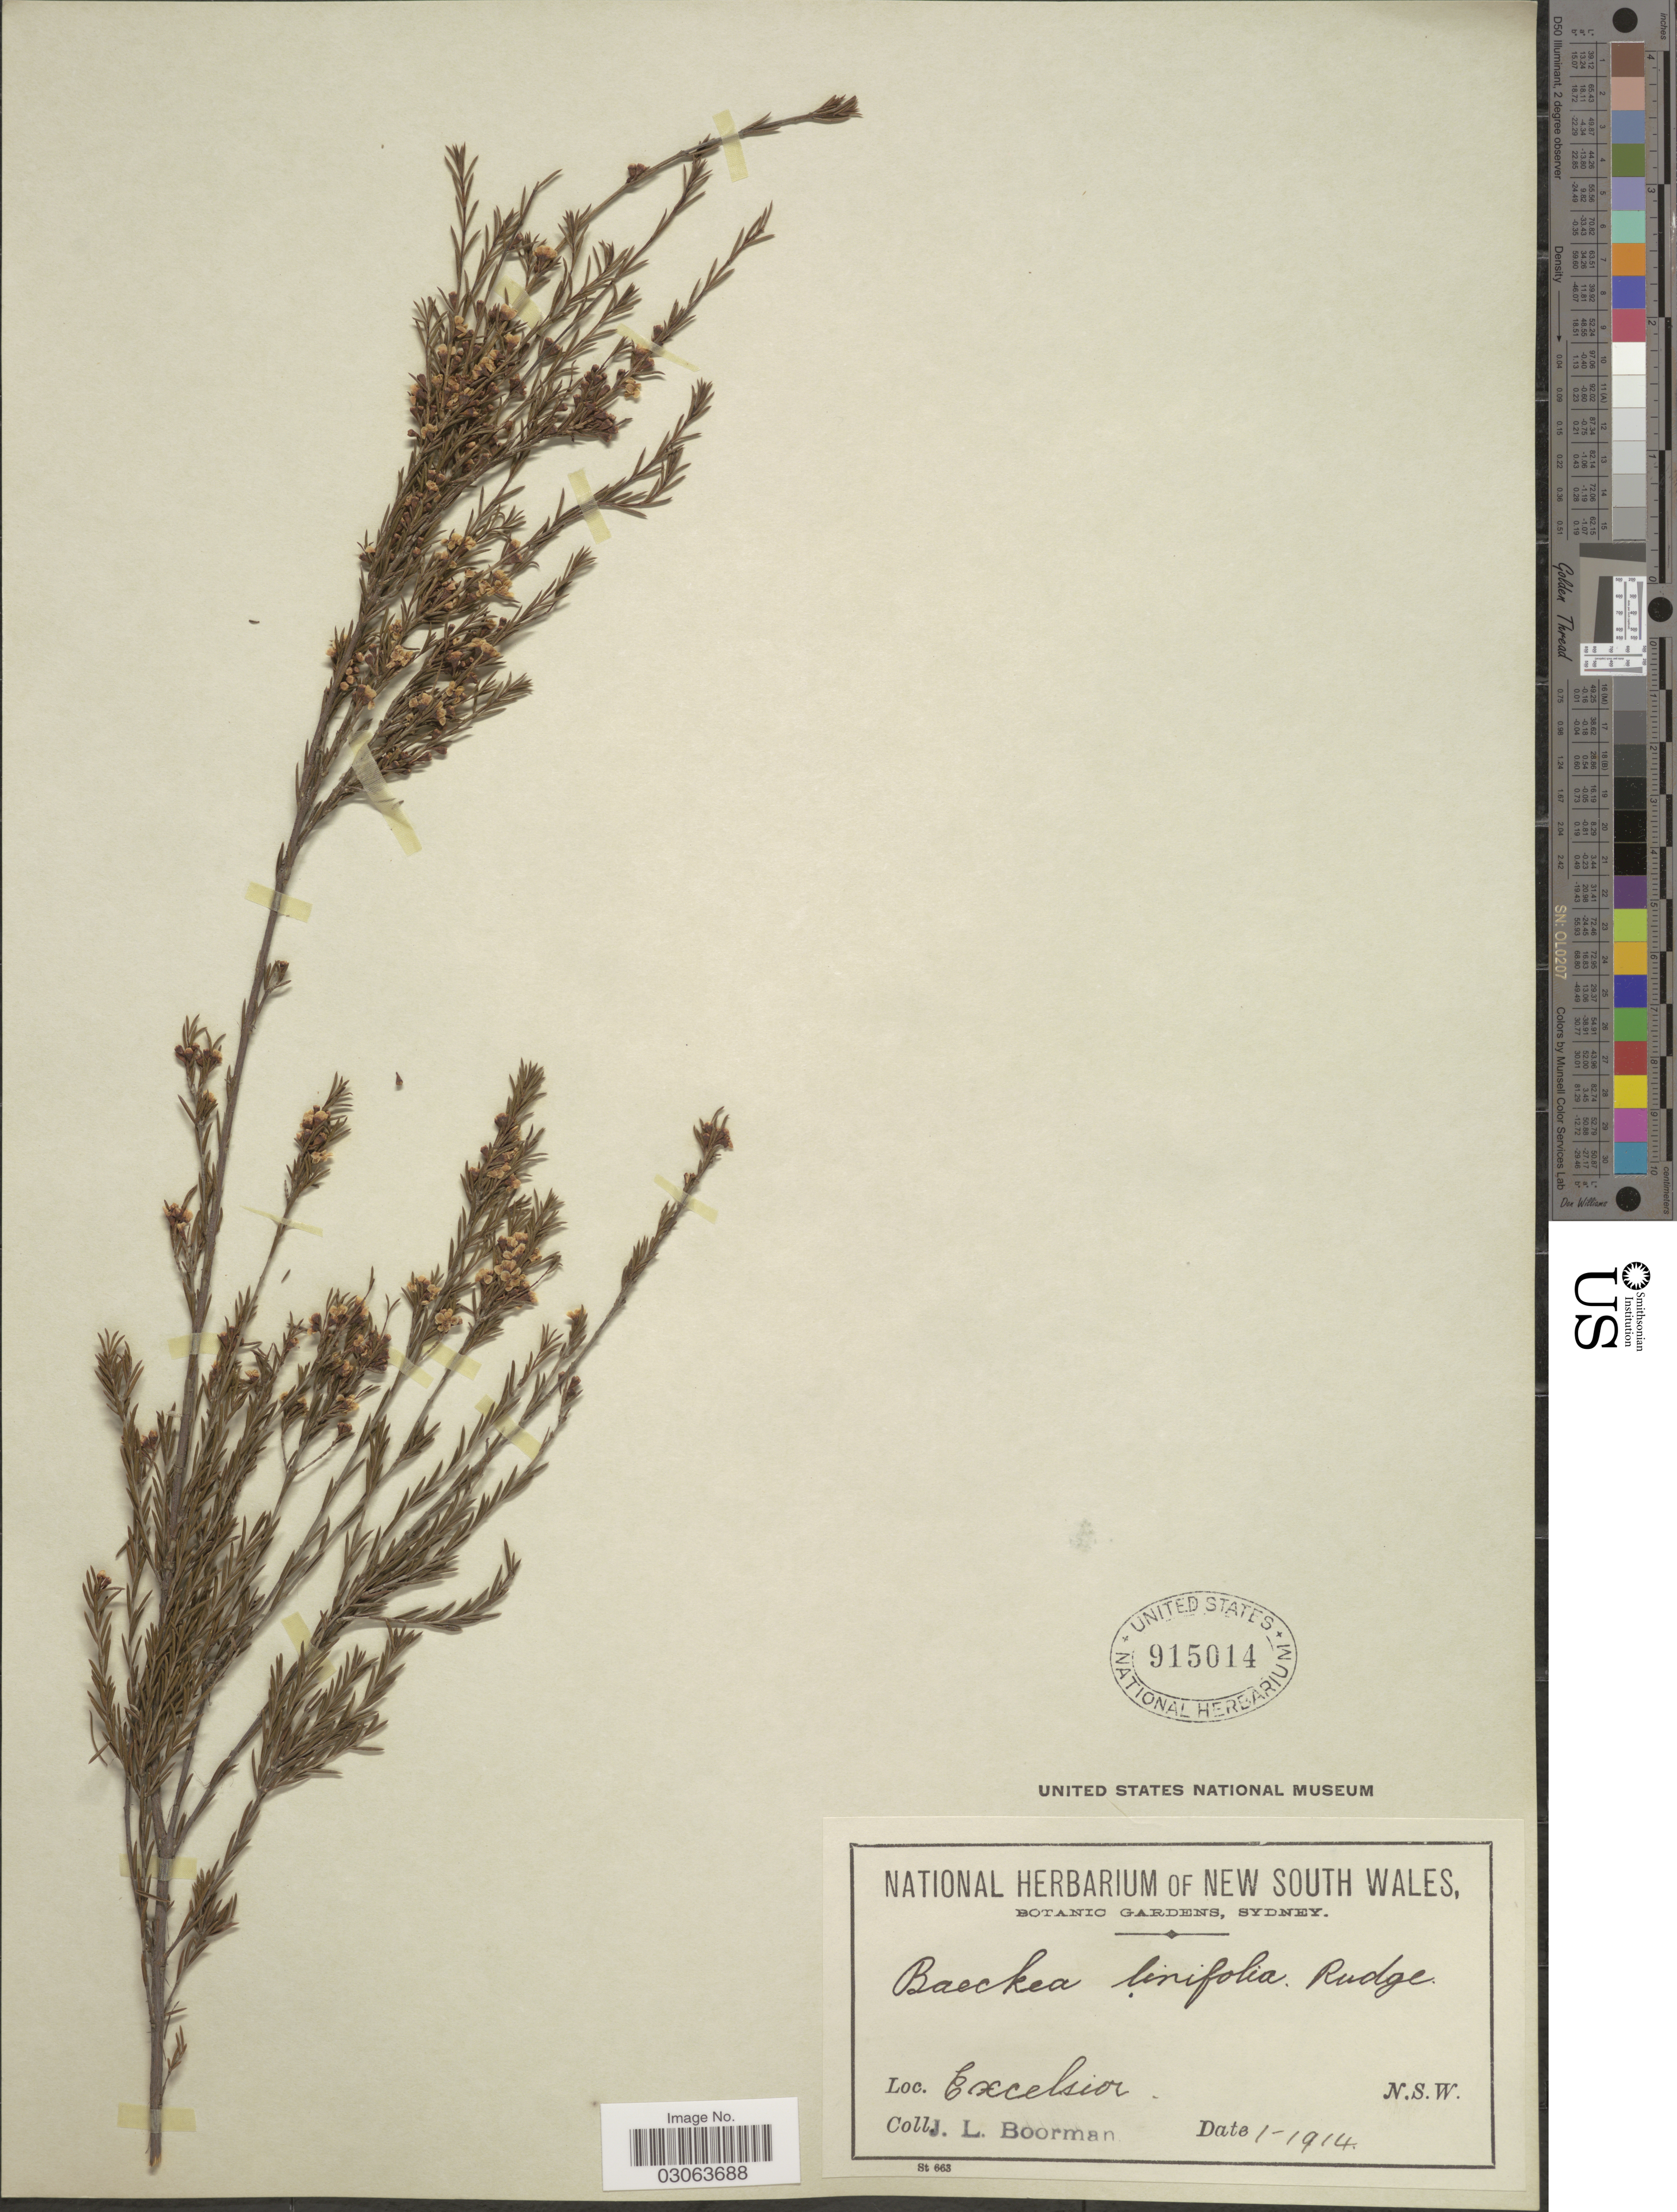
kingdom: Plantae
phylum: Tracheophyta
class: Magnoliopsida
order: Myrtales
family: Myrtaceae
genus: Baeckea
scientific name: Baeckea linifolia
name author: Rudge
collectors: J. Boorman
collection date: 1914-01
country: Australia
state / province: New South Wales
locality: Excelsior.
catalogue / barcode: US 915014